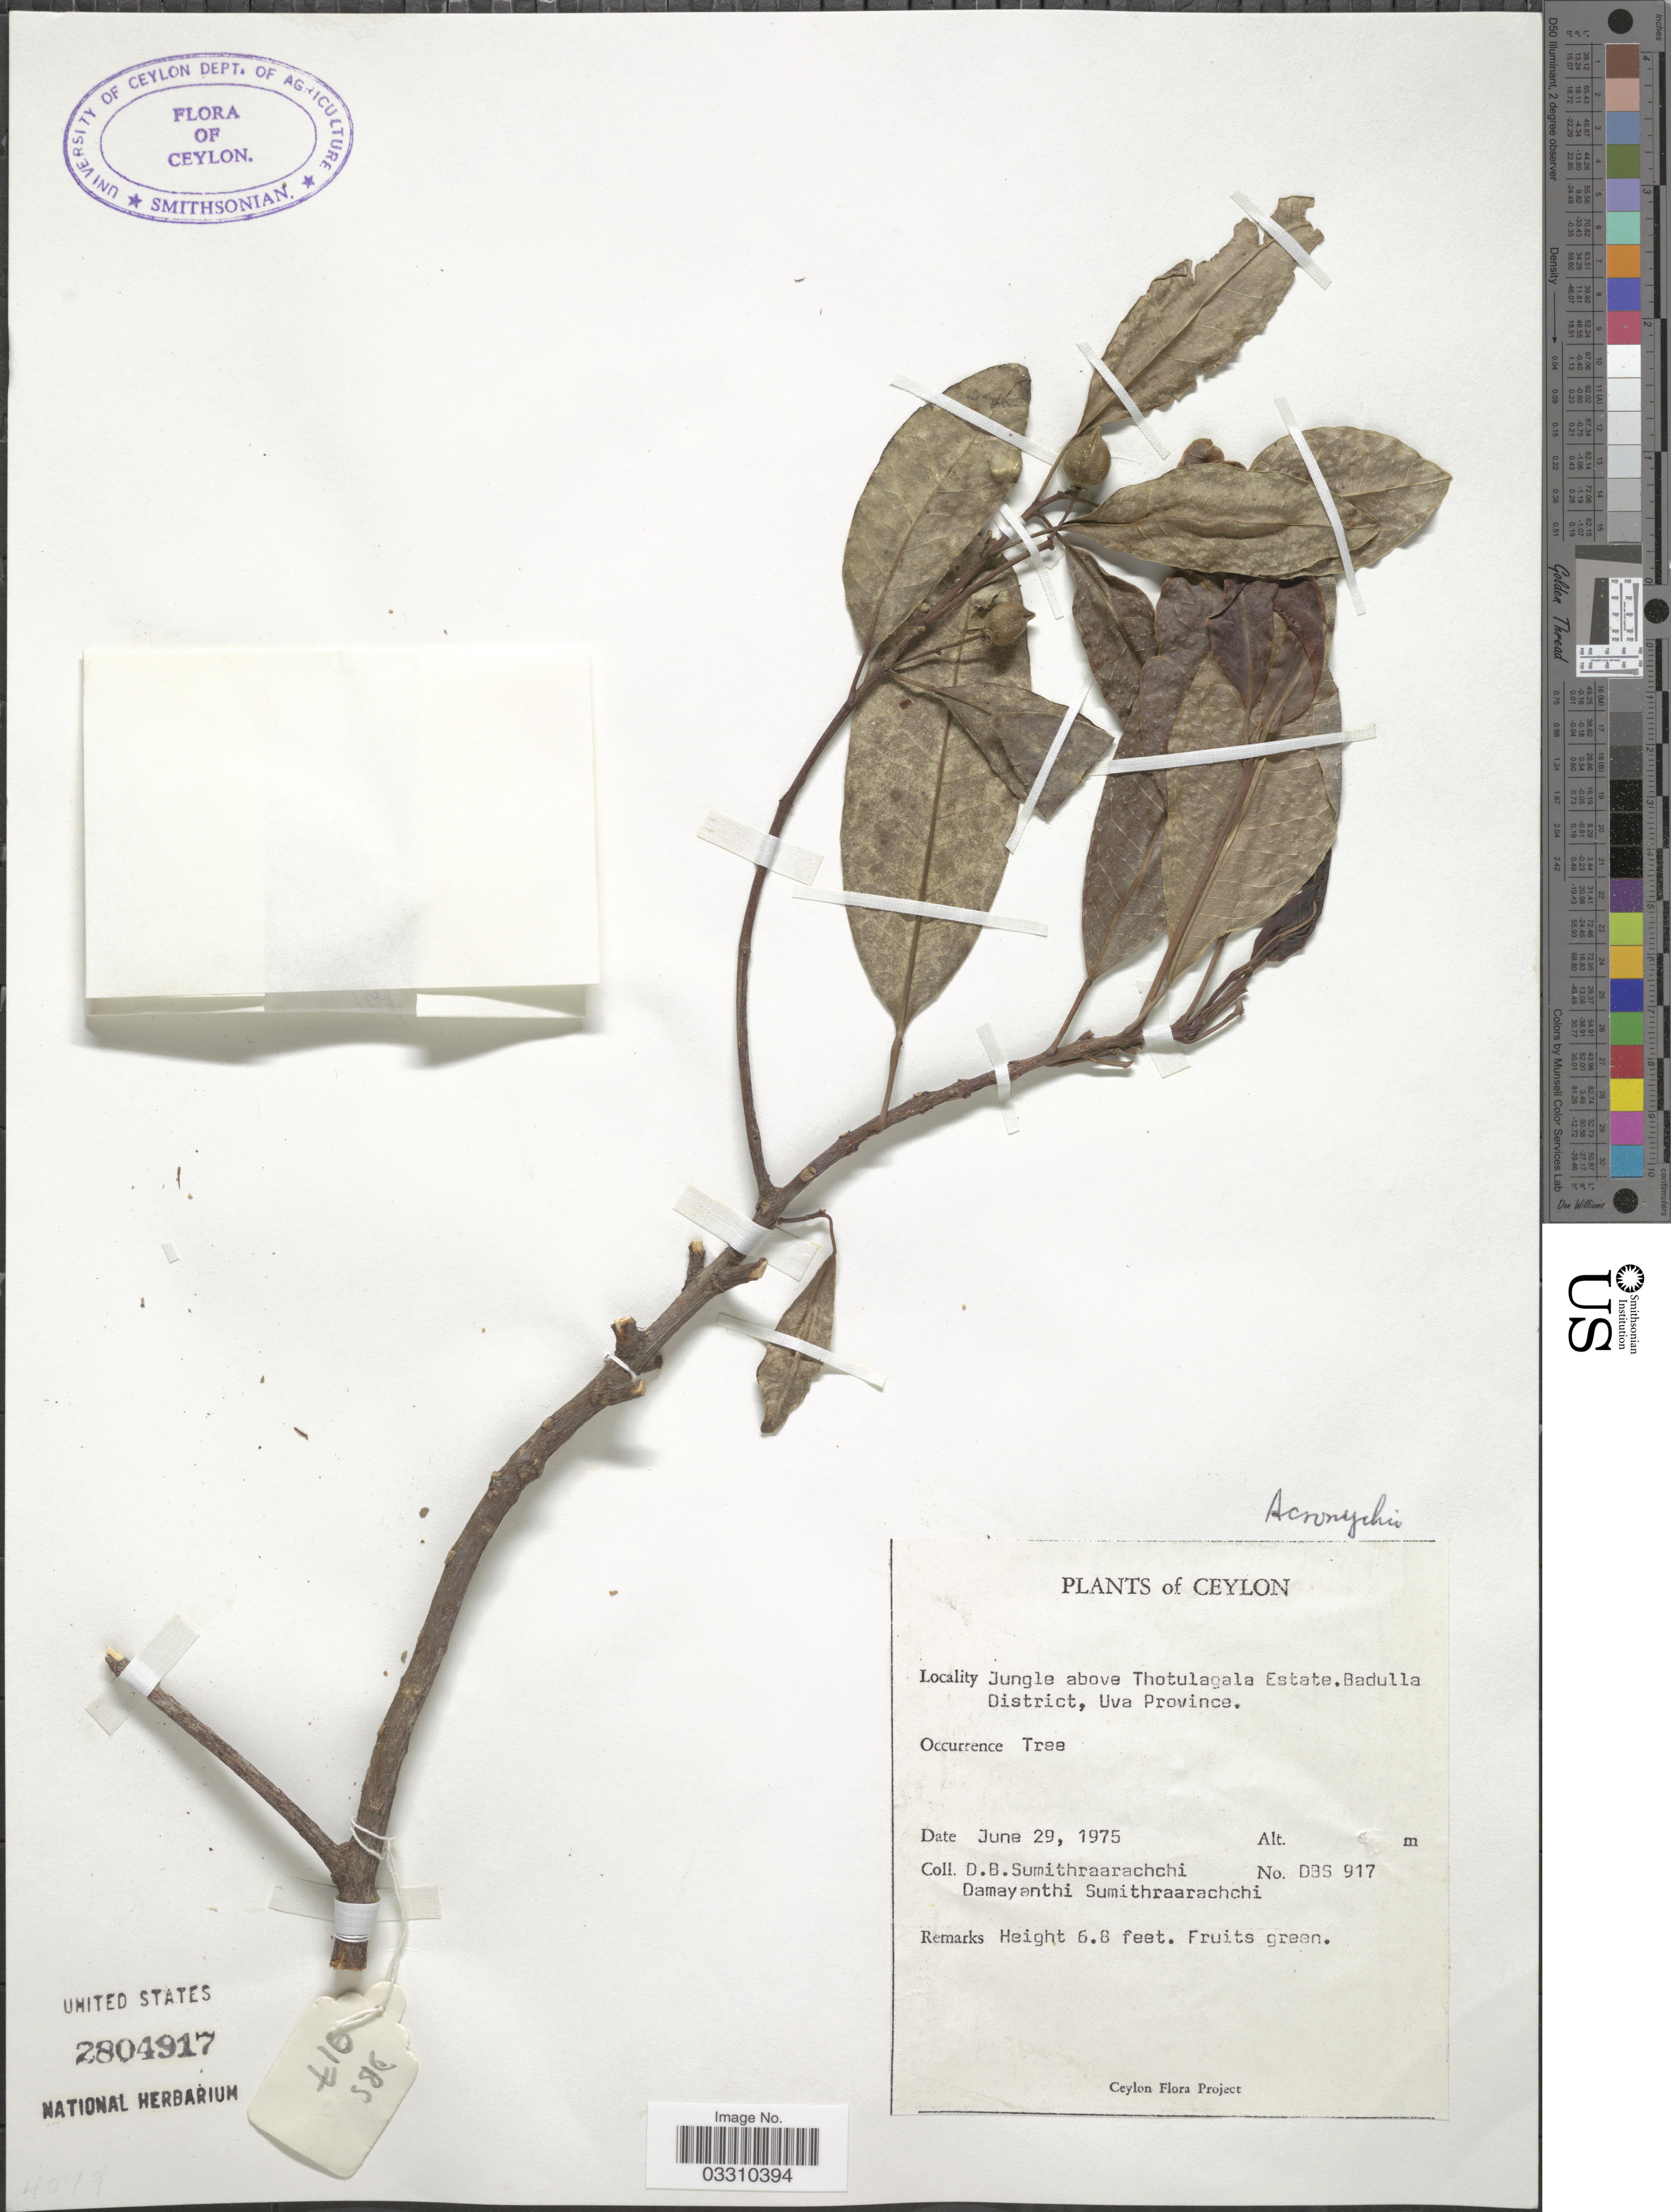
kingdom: Plantae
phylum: Tracheophyta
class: Magnoliopsida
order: Sapindales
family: Rutaceae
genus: Acronychia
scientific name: Acronychia pedunculata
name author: (L.) Miq.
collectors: D. B. Sumithraarachchi & D. Sumithraarachchi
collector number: DBS917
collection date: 1975-06-29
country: Sri Lanka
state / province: Uva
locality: Ceylon, Jungle above Thotulagala Estate. Badulla District.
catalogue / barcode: US 2804917